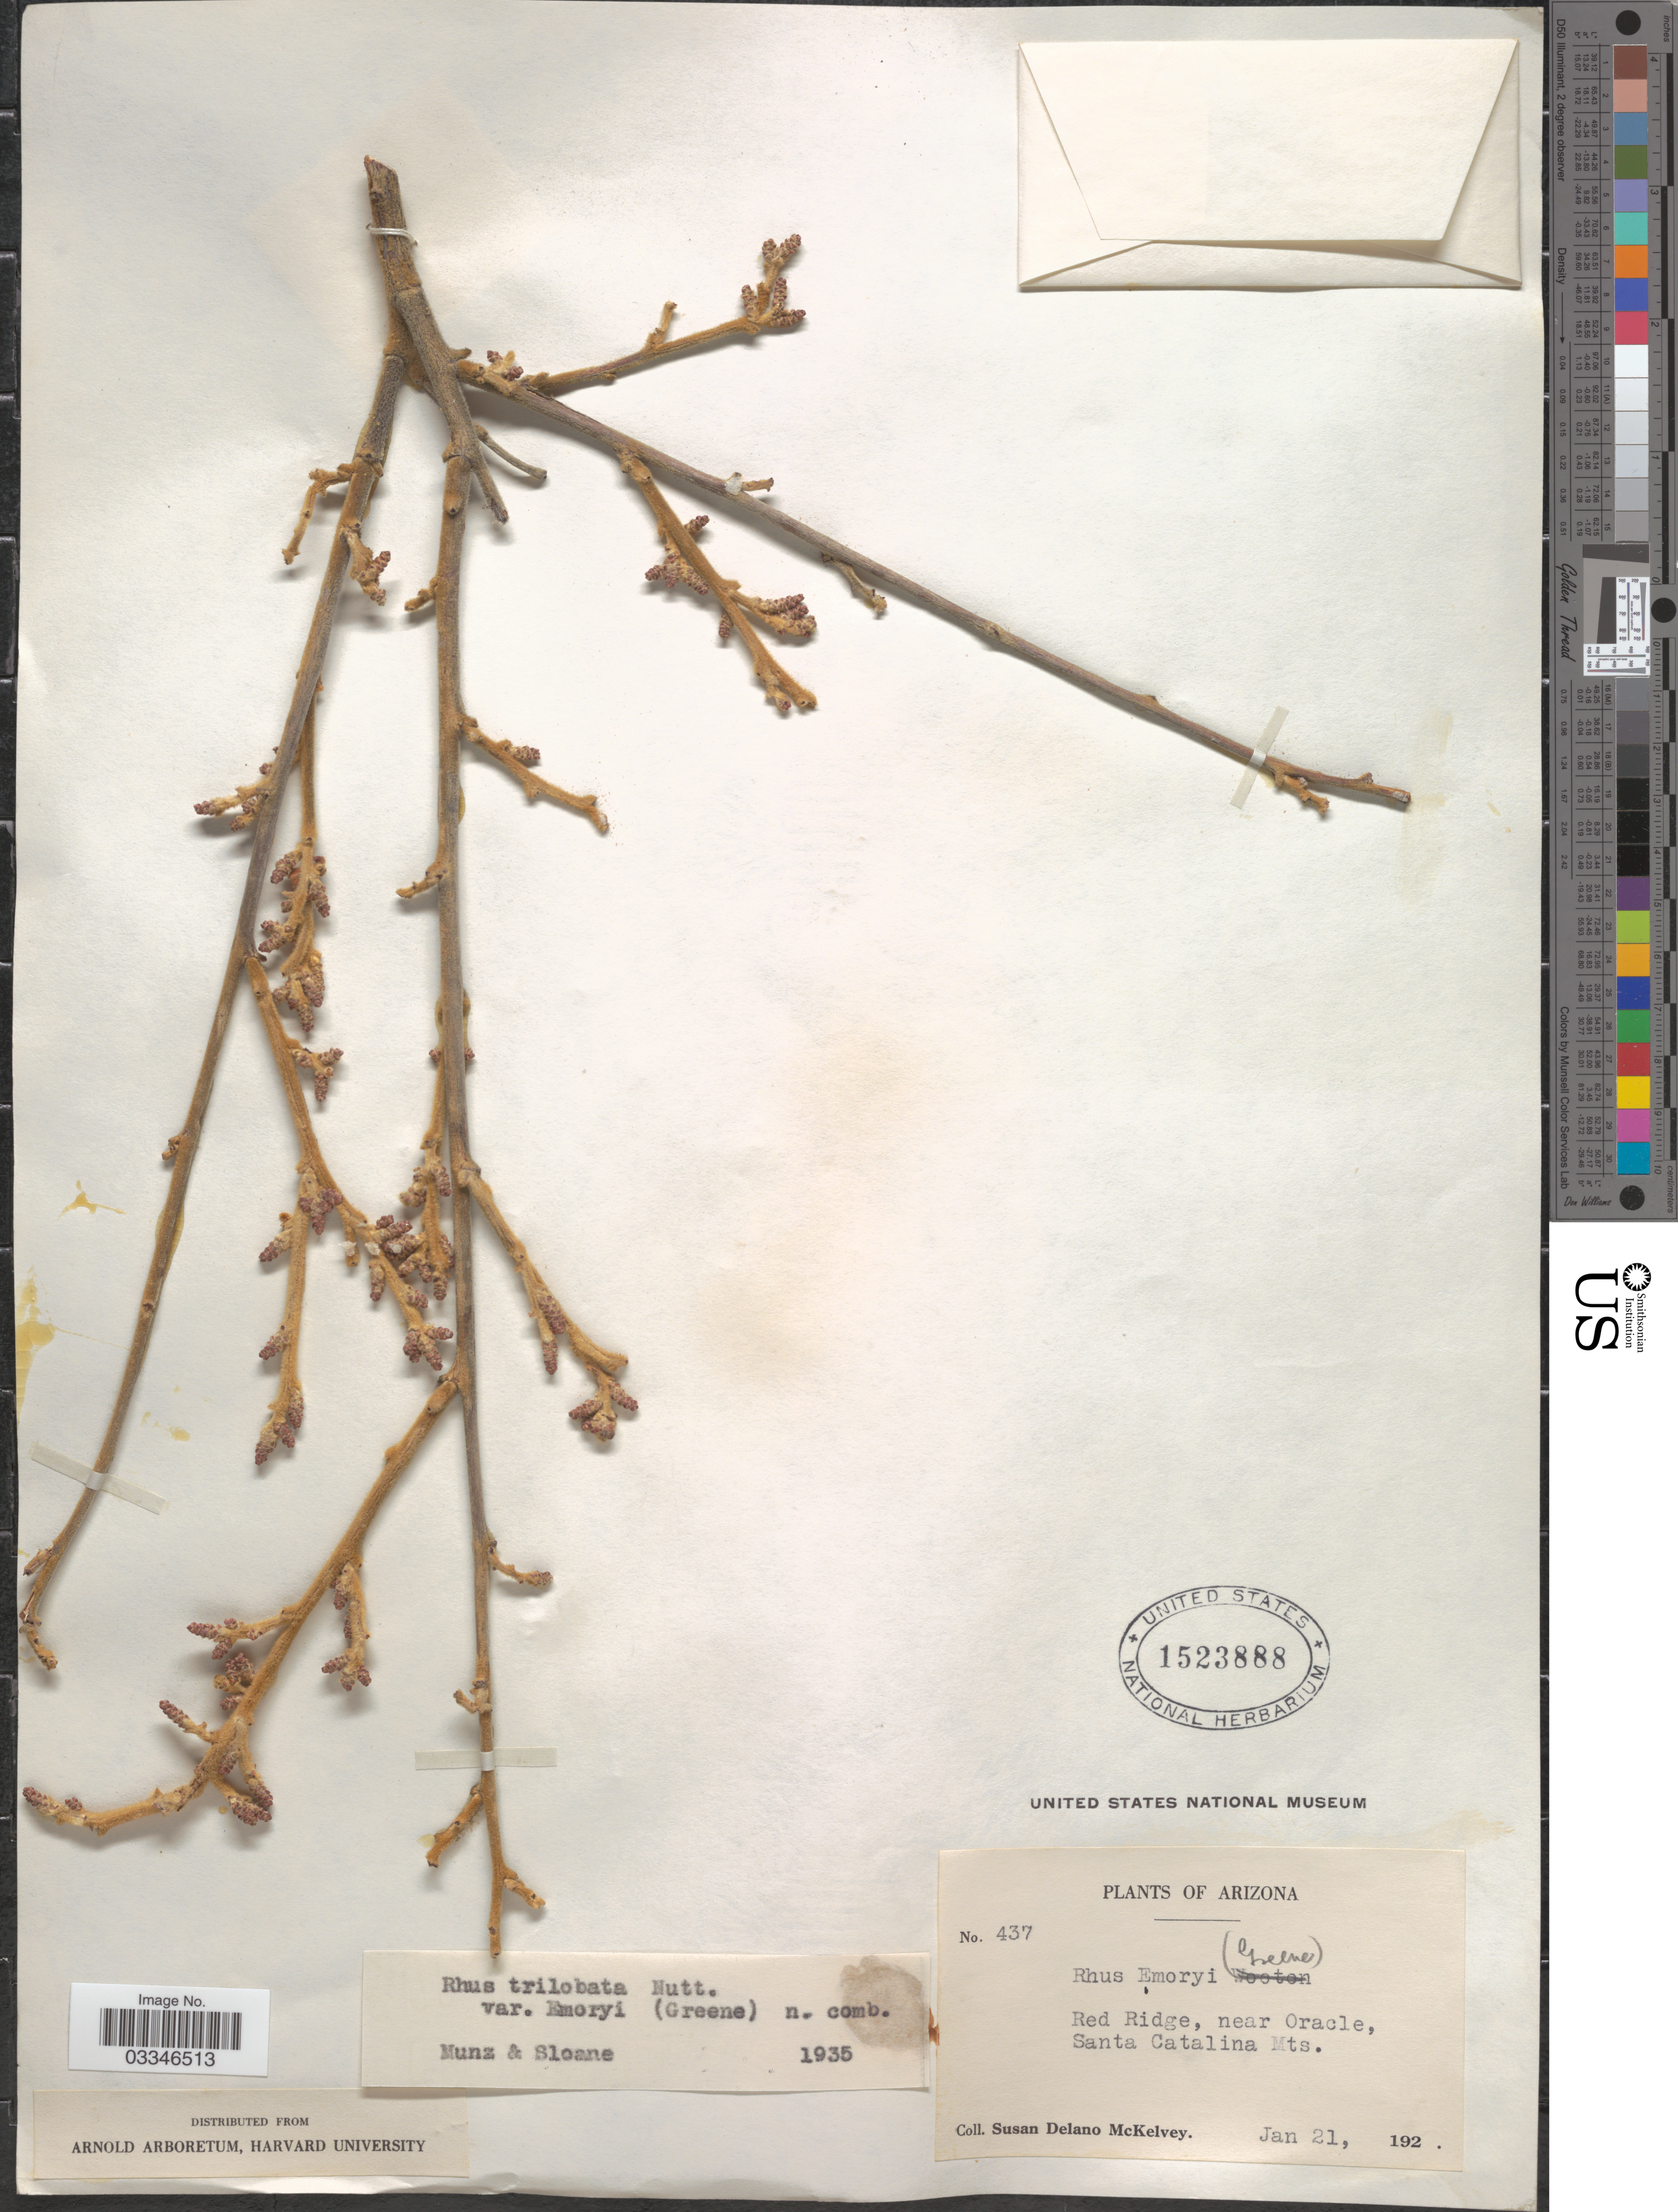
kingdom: Plantae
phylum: Tracheophyta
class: Magnoliopsida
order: Sapindales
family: Anacardiaceae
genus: Rhus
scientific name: Rhus trilobata var. pilosissima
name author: Engl.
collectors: S. A. McKelvey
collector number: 437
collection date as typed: Jan 21, 192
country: United States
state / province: Arizona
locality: Red Ridge, near Oracle, Santa Catalina Mts.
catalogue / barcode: US 1523888